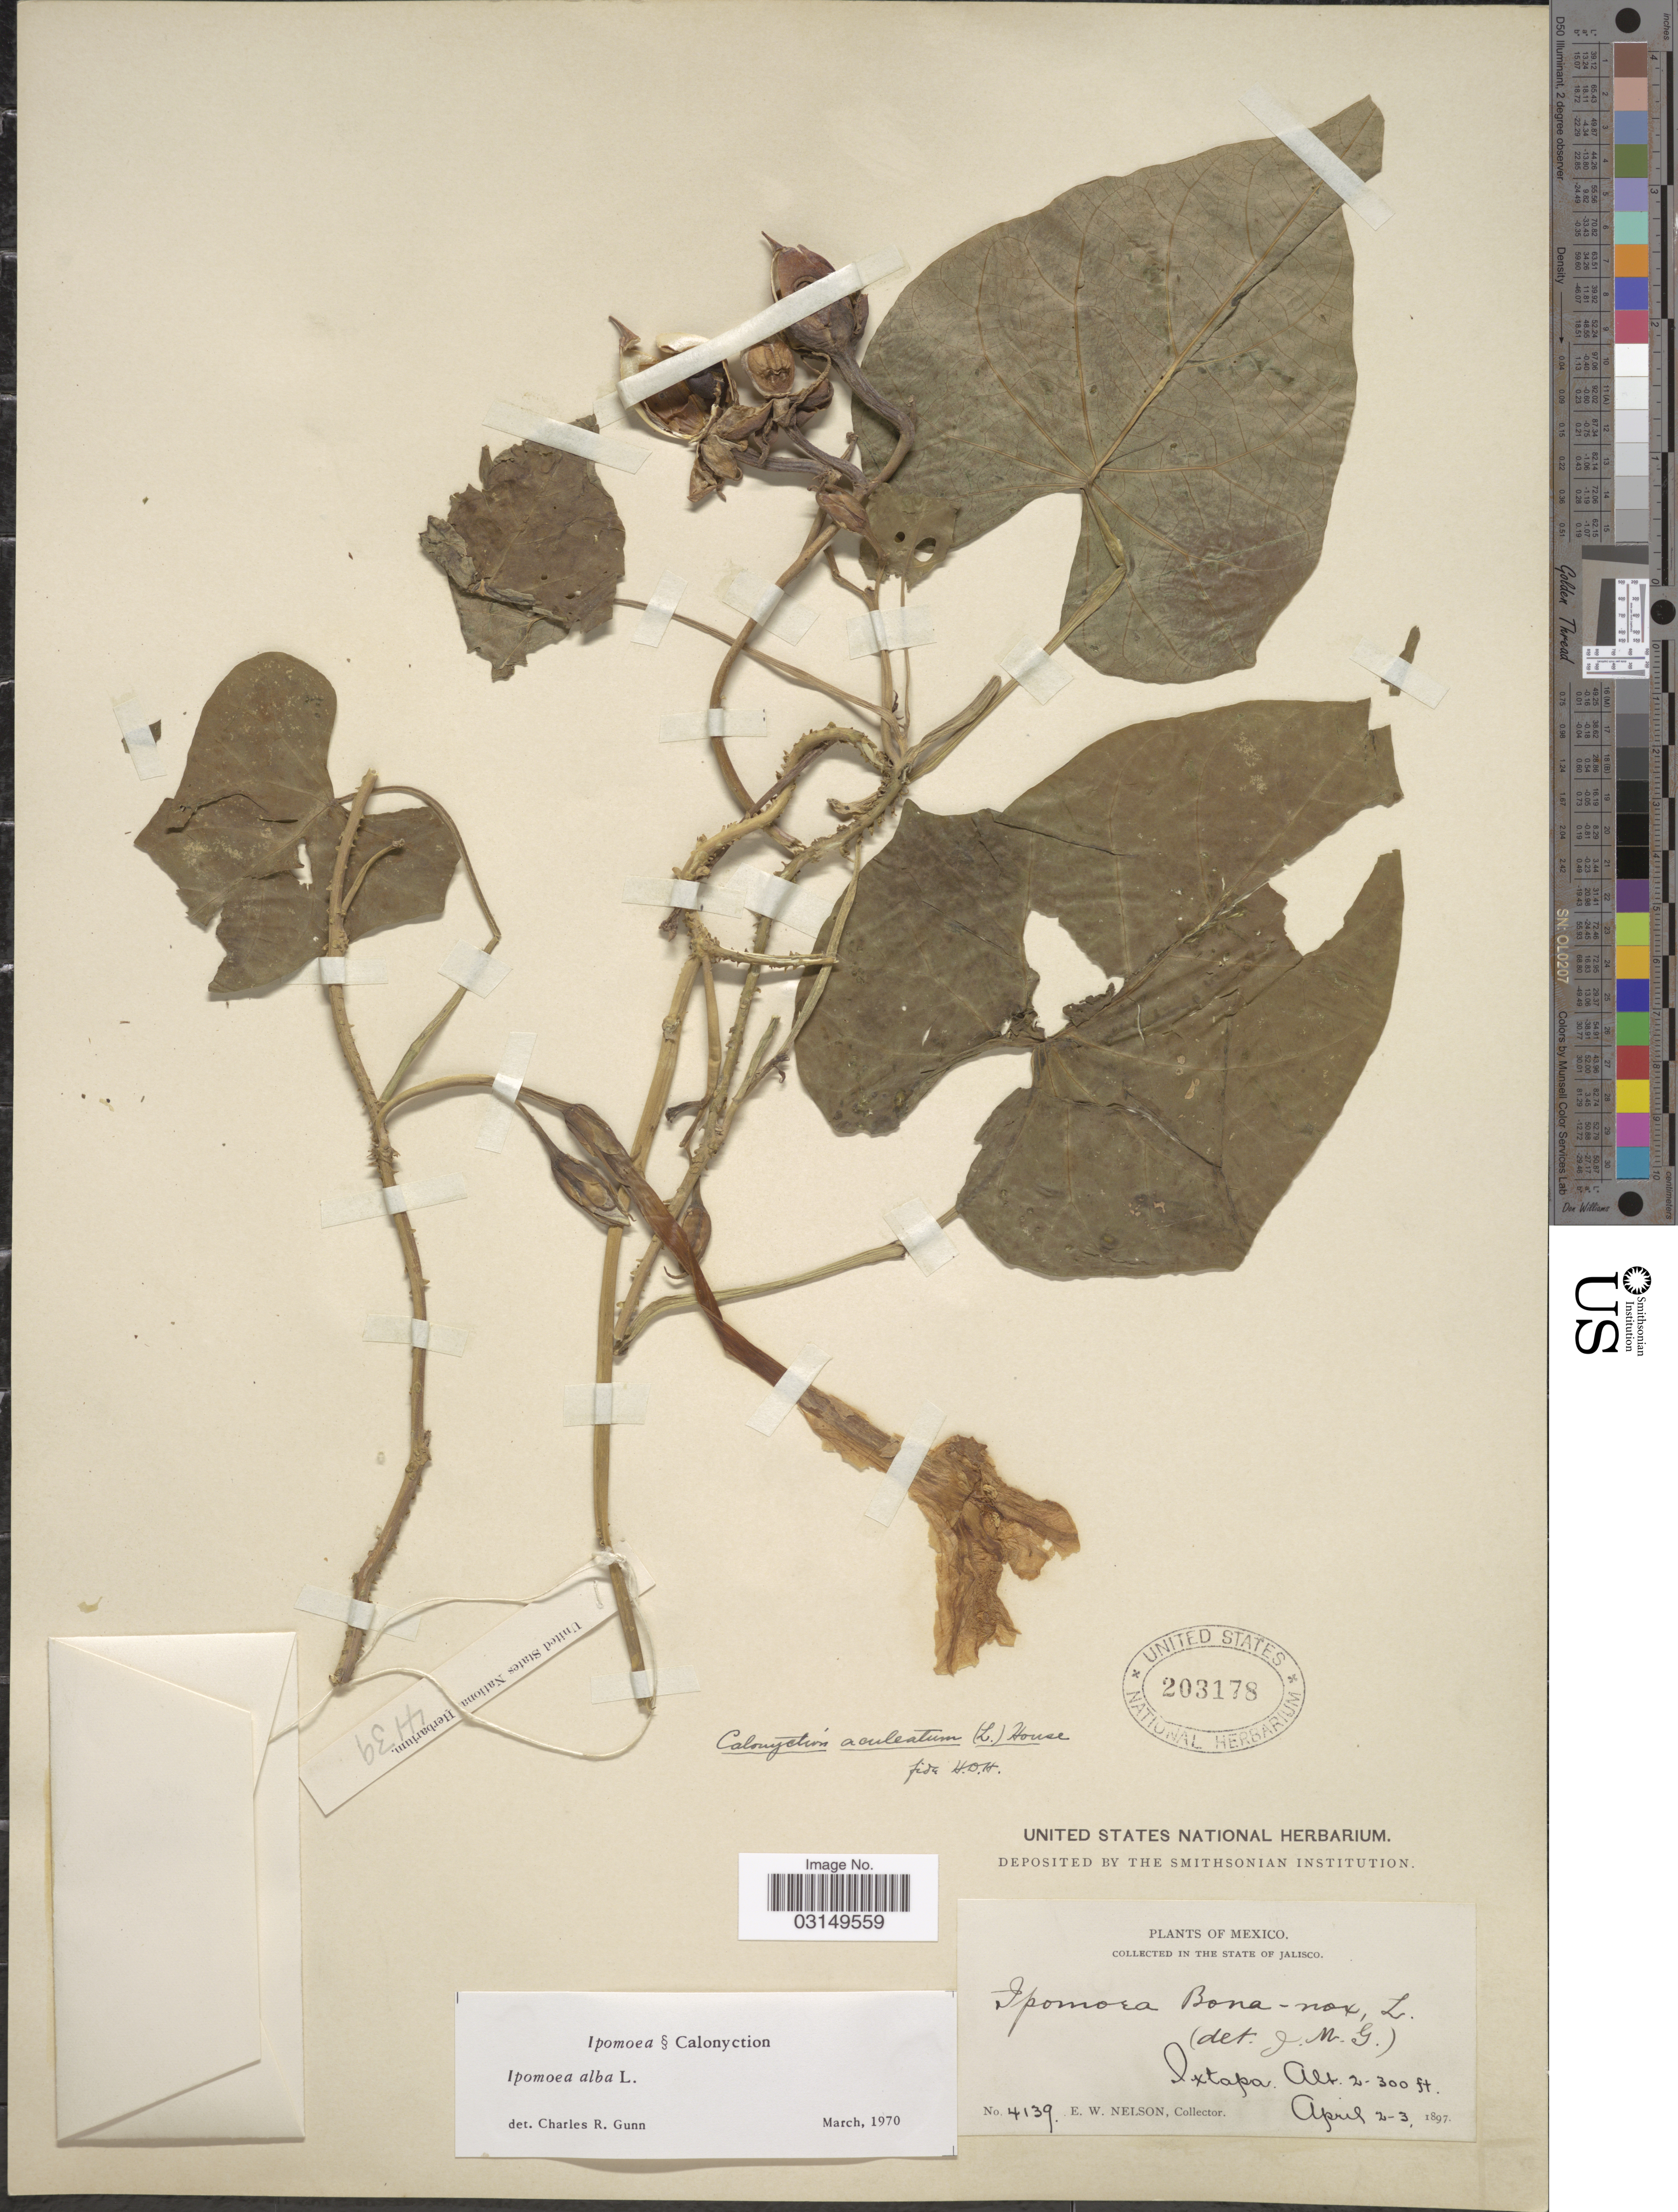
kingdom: Plantae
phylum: Tracheophyta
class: Magnoliopsida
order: Solanales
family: Convolvulaceae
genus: Ipomoea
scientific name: Ipomoea alba L.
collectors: E. W. Nelson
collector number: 4139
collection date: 1897-04-02/1897-04-03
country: Mexico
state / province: Jalisco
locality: Ixtapa.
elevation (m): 61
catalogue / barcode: US 203178